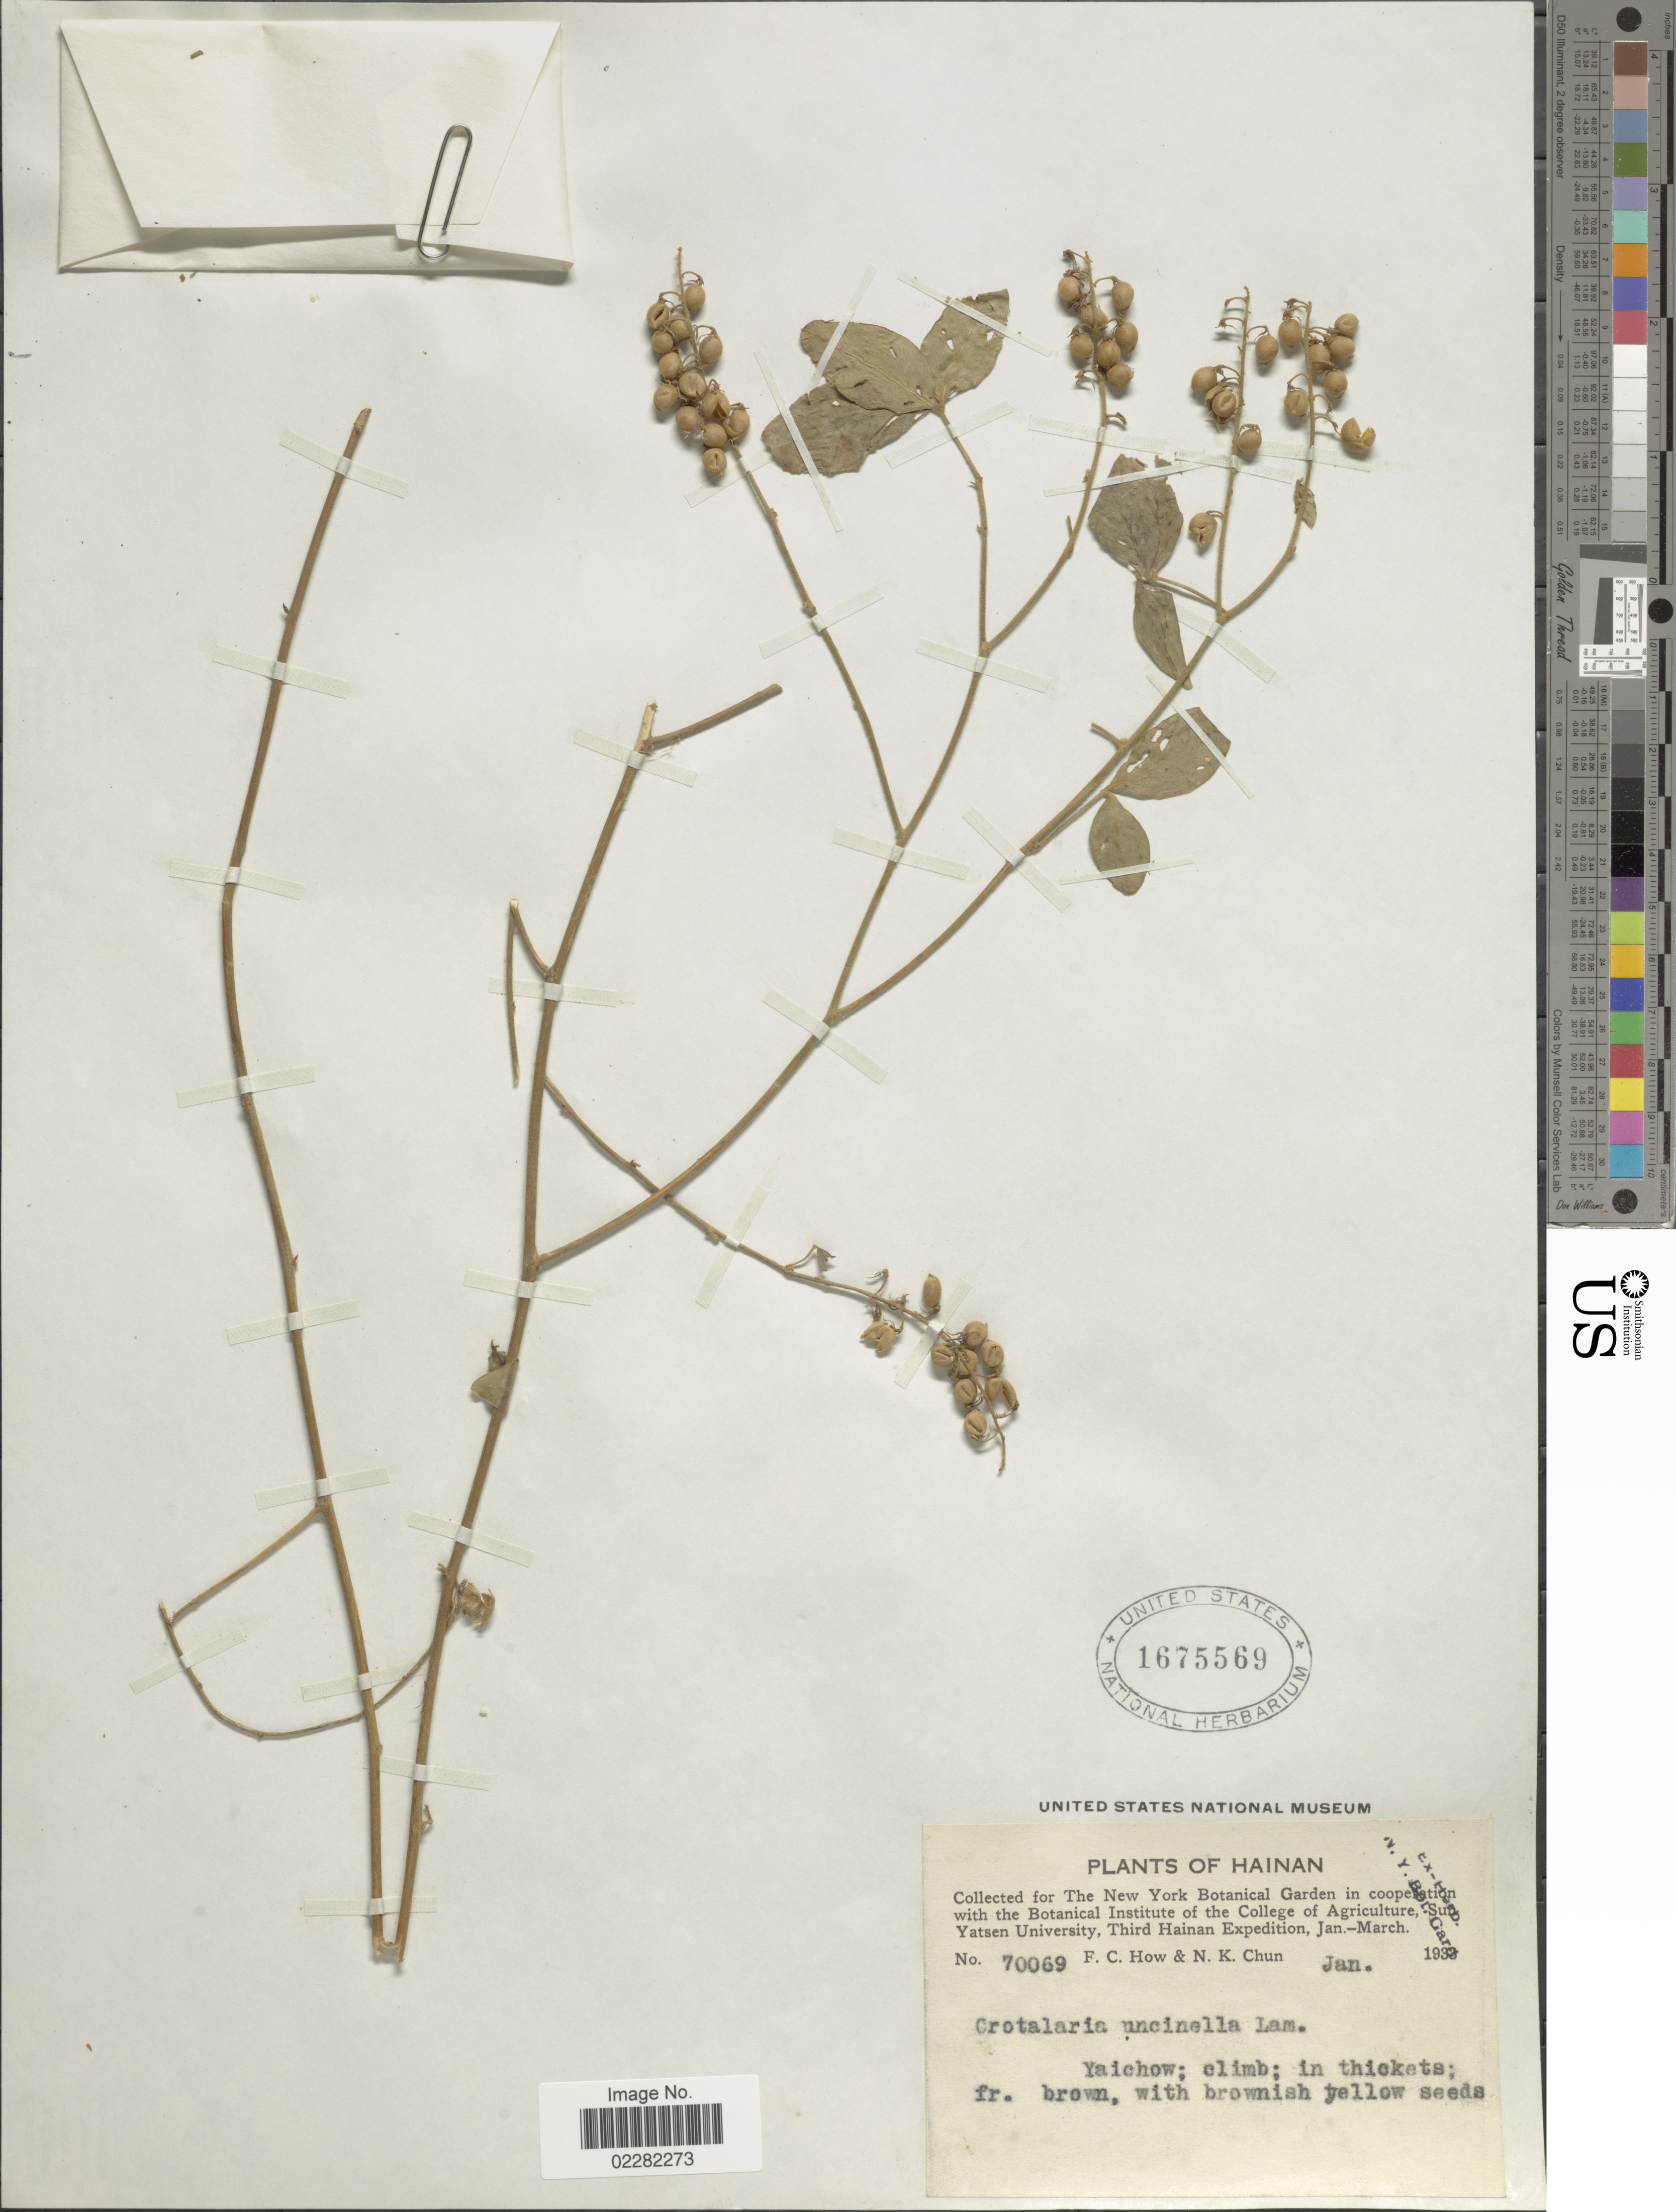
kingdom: Plantae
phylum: Tracheophyta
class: Magnoliopsida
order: Fabales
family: Fabaceae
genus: Crotalaria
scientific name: Crotalaria uncinella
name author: Lam.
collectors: F. C. How & N. K. Chun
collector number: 70069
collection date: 1933-01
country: China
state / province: Hainan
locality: Hainan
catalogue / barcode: US 1675569